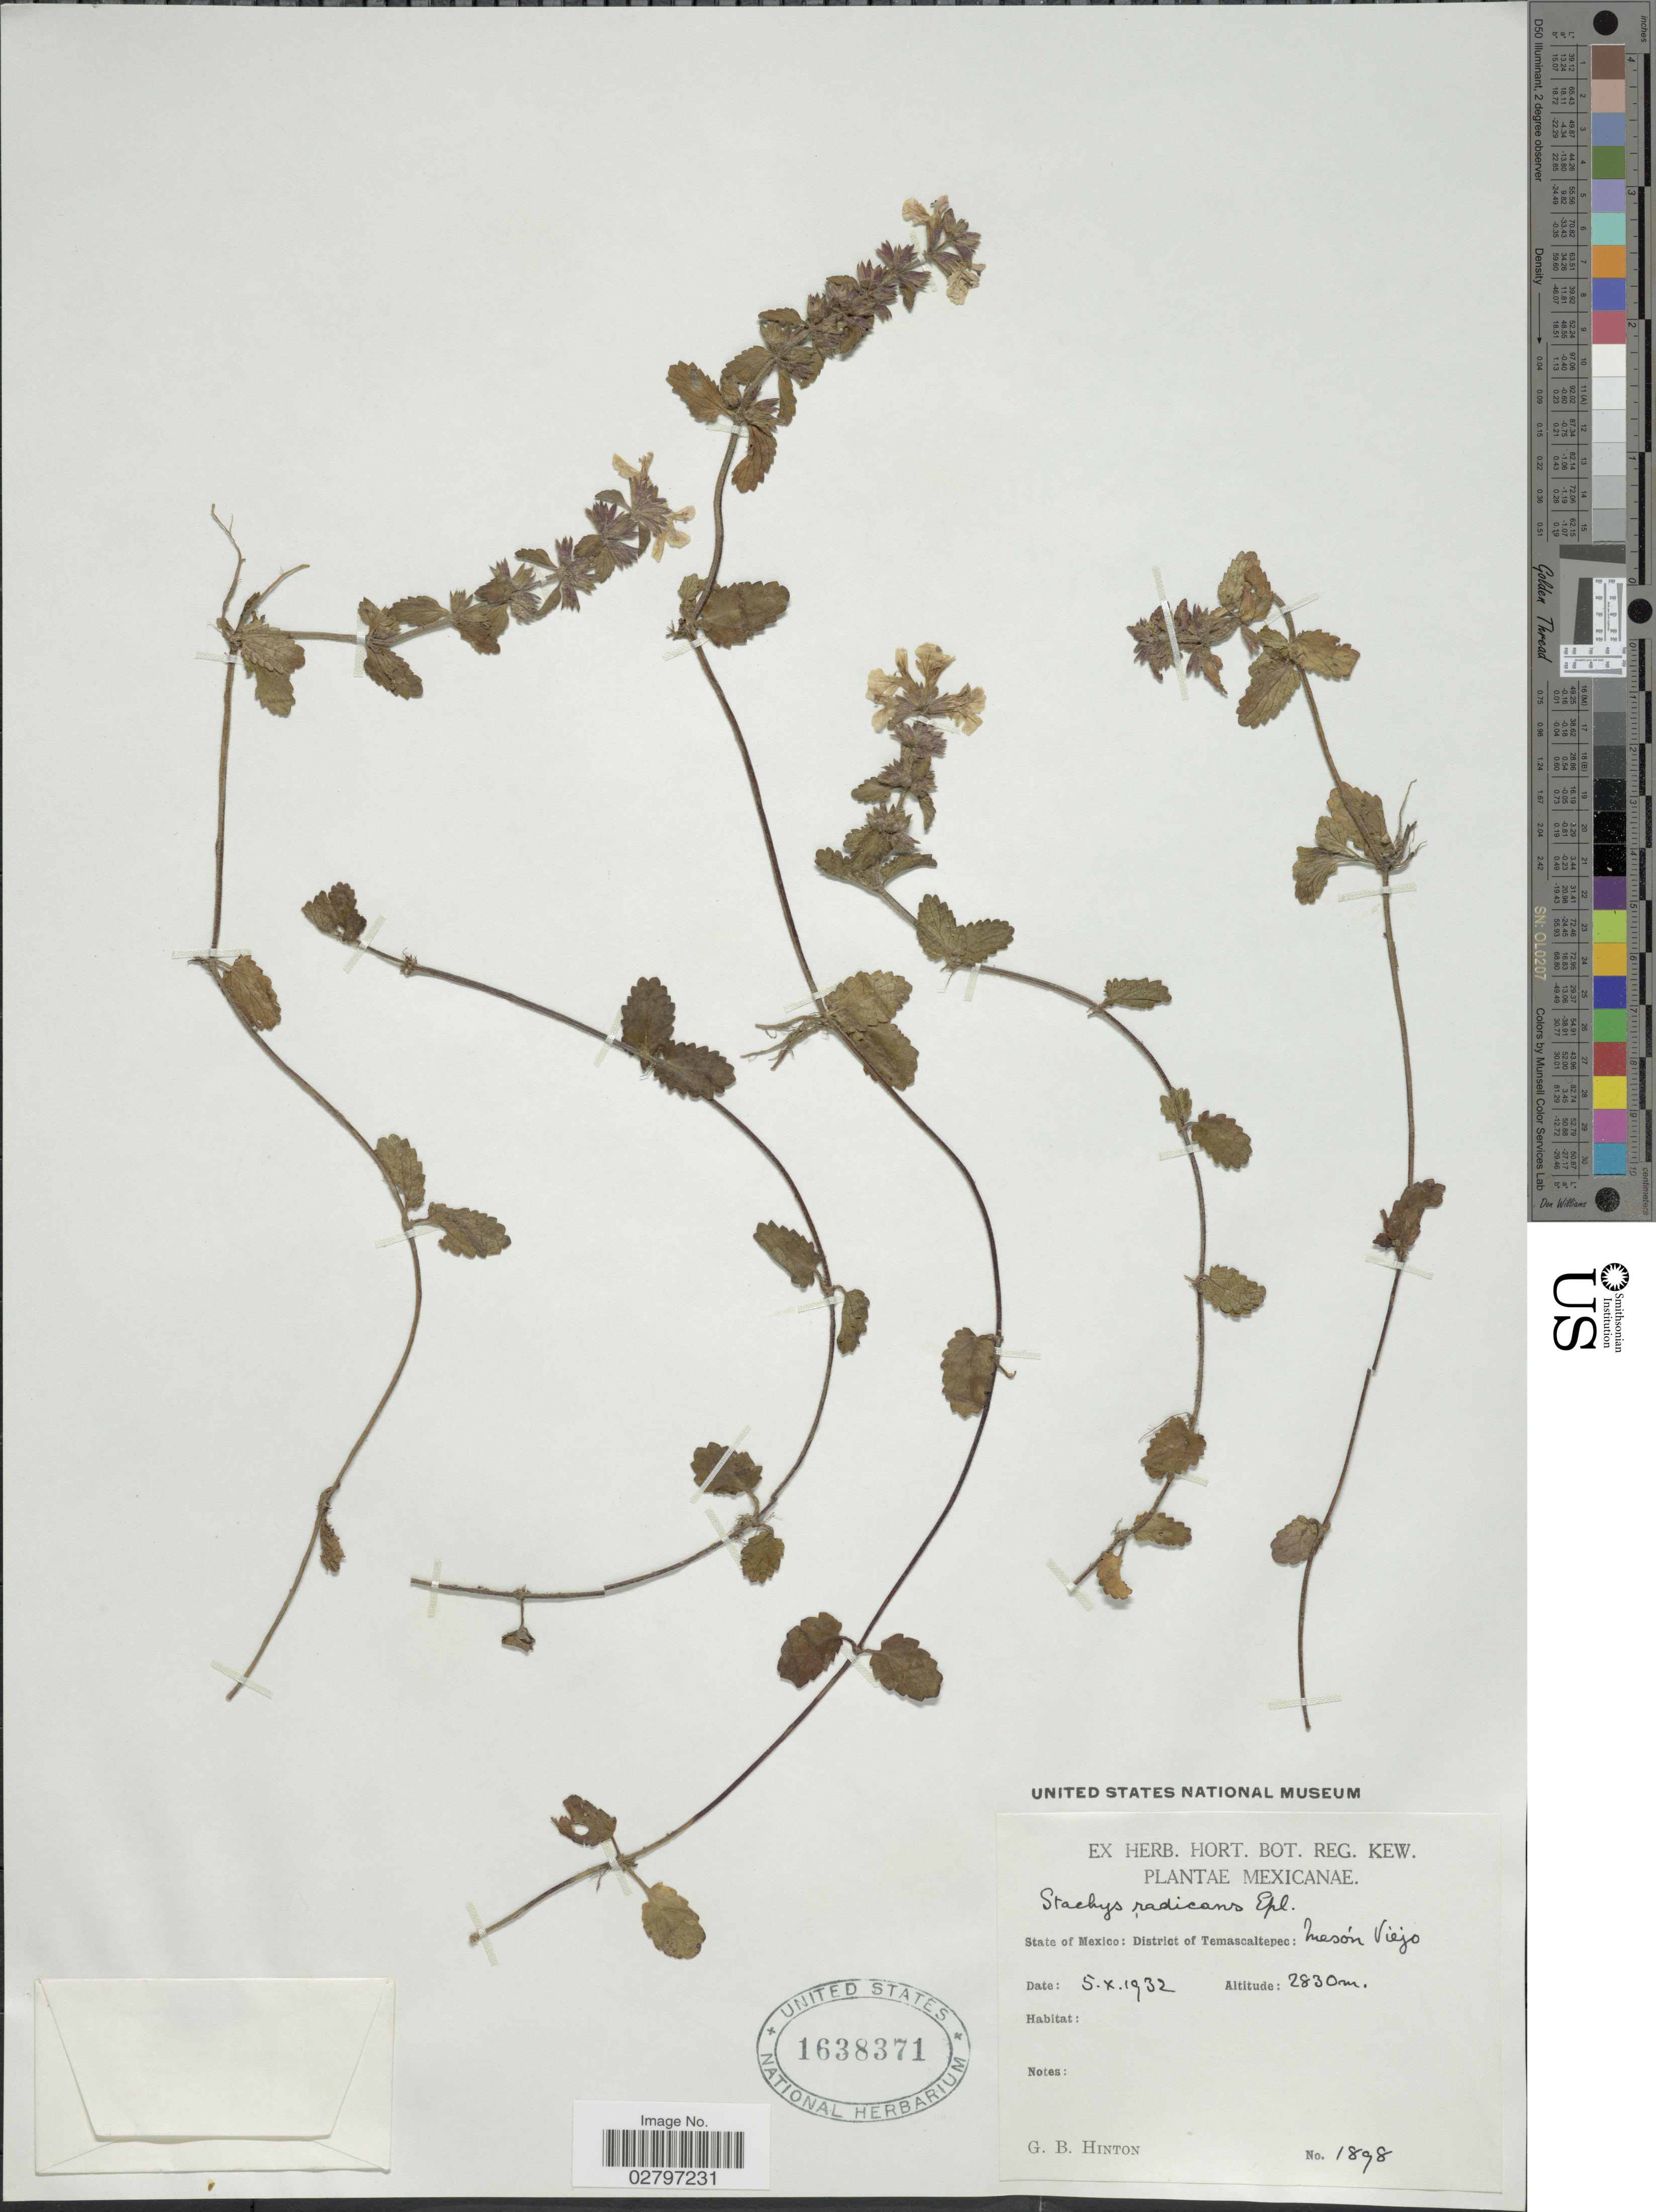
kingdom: Plantae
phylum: Tracheophyta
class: Magnoliopsida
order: Lamiales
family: Lamiaceae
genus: Stachys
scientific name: Stachys radicans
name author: Epling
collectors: G. B. Hinton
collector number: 1898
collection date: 1932-10-05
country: Mexico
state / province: México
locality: District of Temascaltepec: Mesón Viejo.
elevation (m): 2830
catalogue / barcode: US 1638371